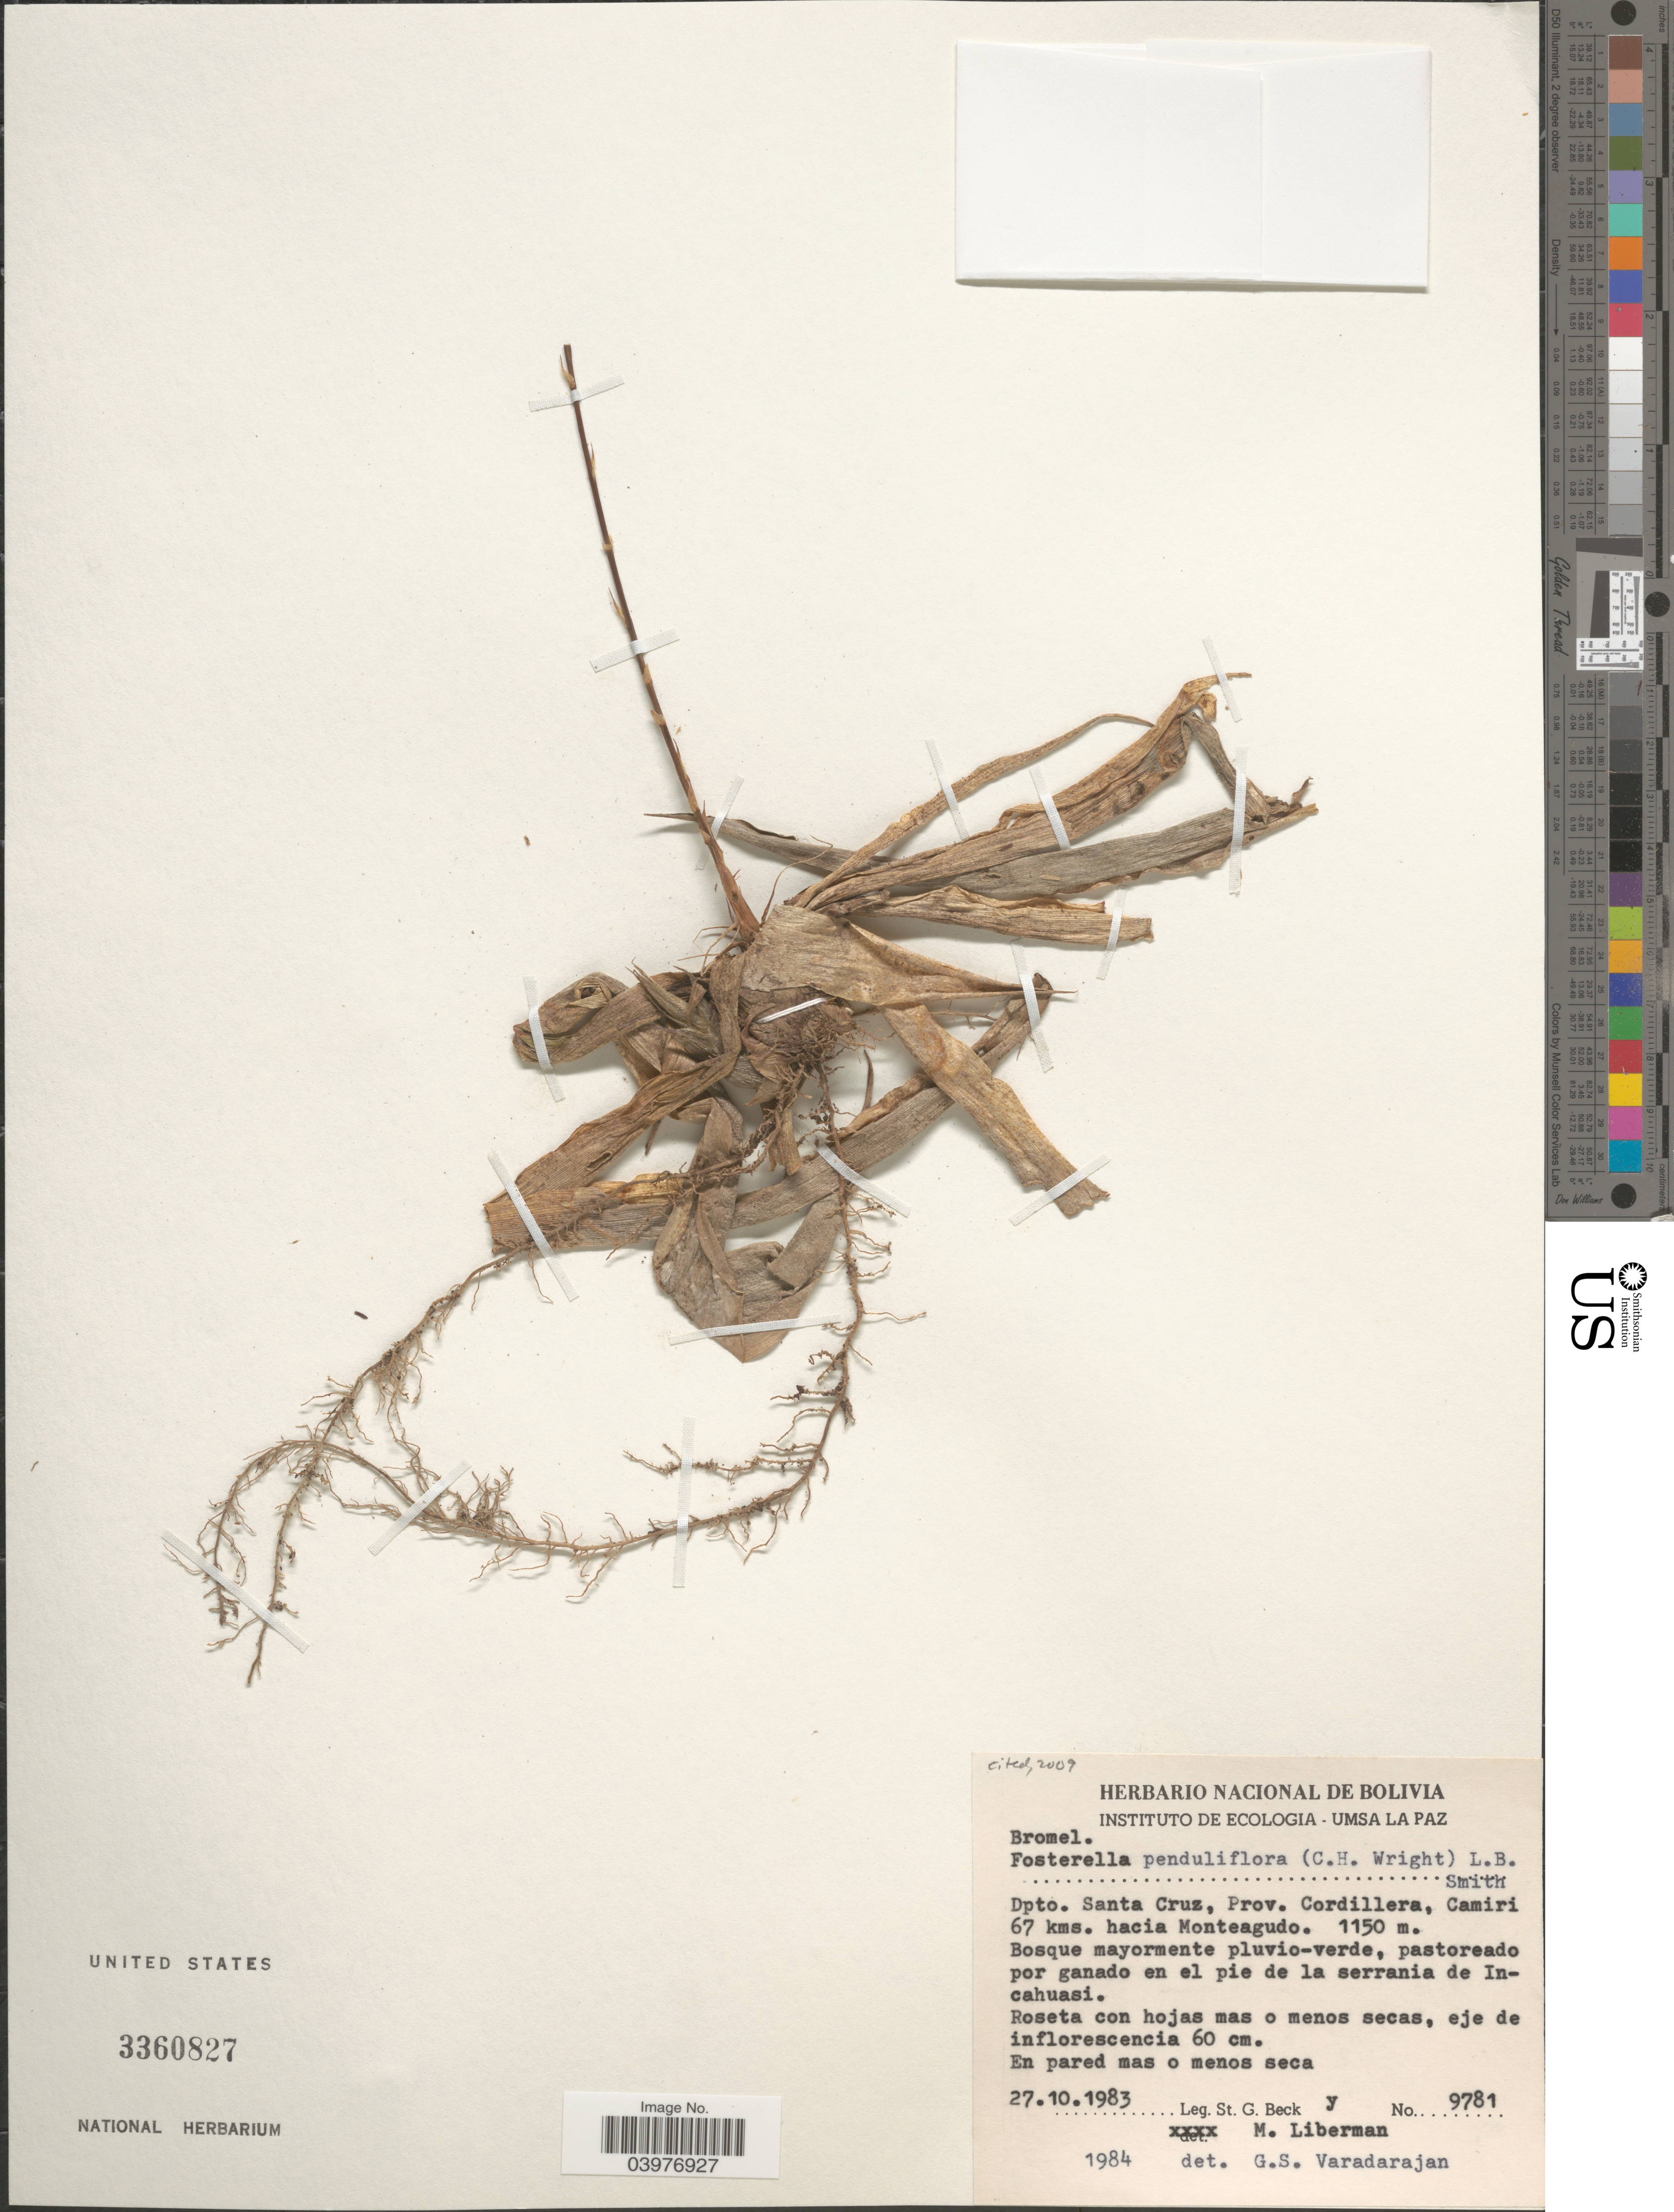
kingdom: Plantae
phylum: Tracheophyta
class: Liliopsida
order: Poales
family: Bromeliaceae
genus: Fosterella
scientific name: Fosterella penduliflora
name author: (C.H. Wright) L.B. Sm.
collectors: S. G. Beck & M. Liberman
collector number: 9781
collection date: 1983-10-27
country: Bolivia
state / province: Santa Cruz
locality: Dpto. Santa Cruz, Prov. Cordillera, Camiri 67 kms. hacia Monteagudo.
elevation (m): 1150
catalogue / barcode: US 3360827